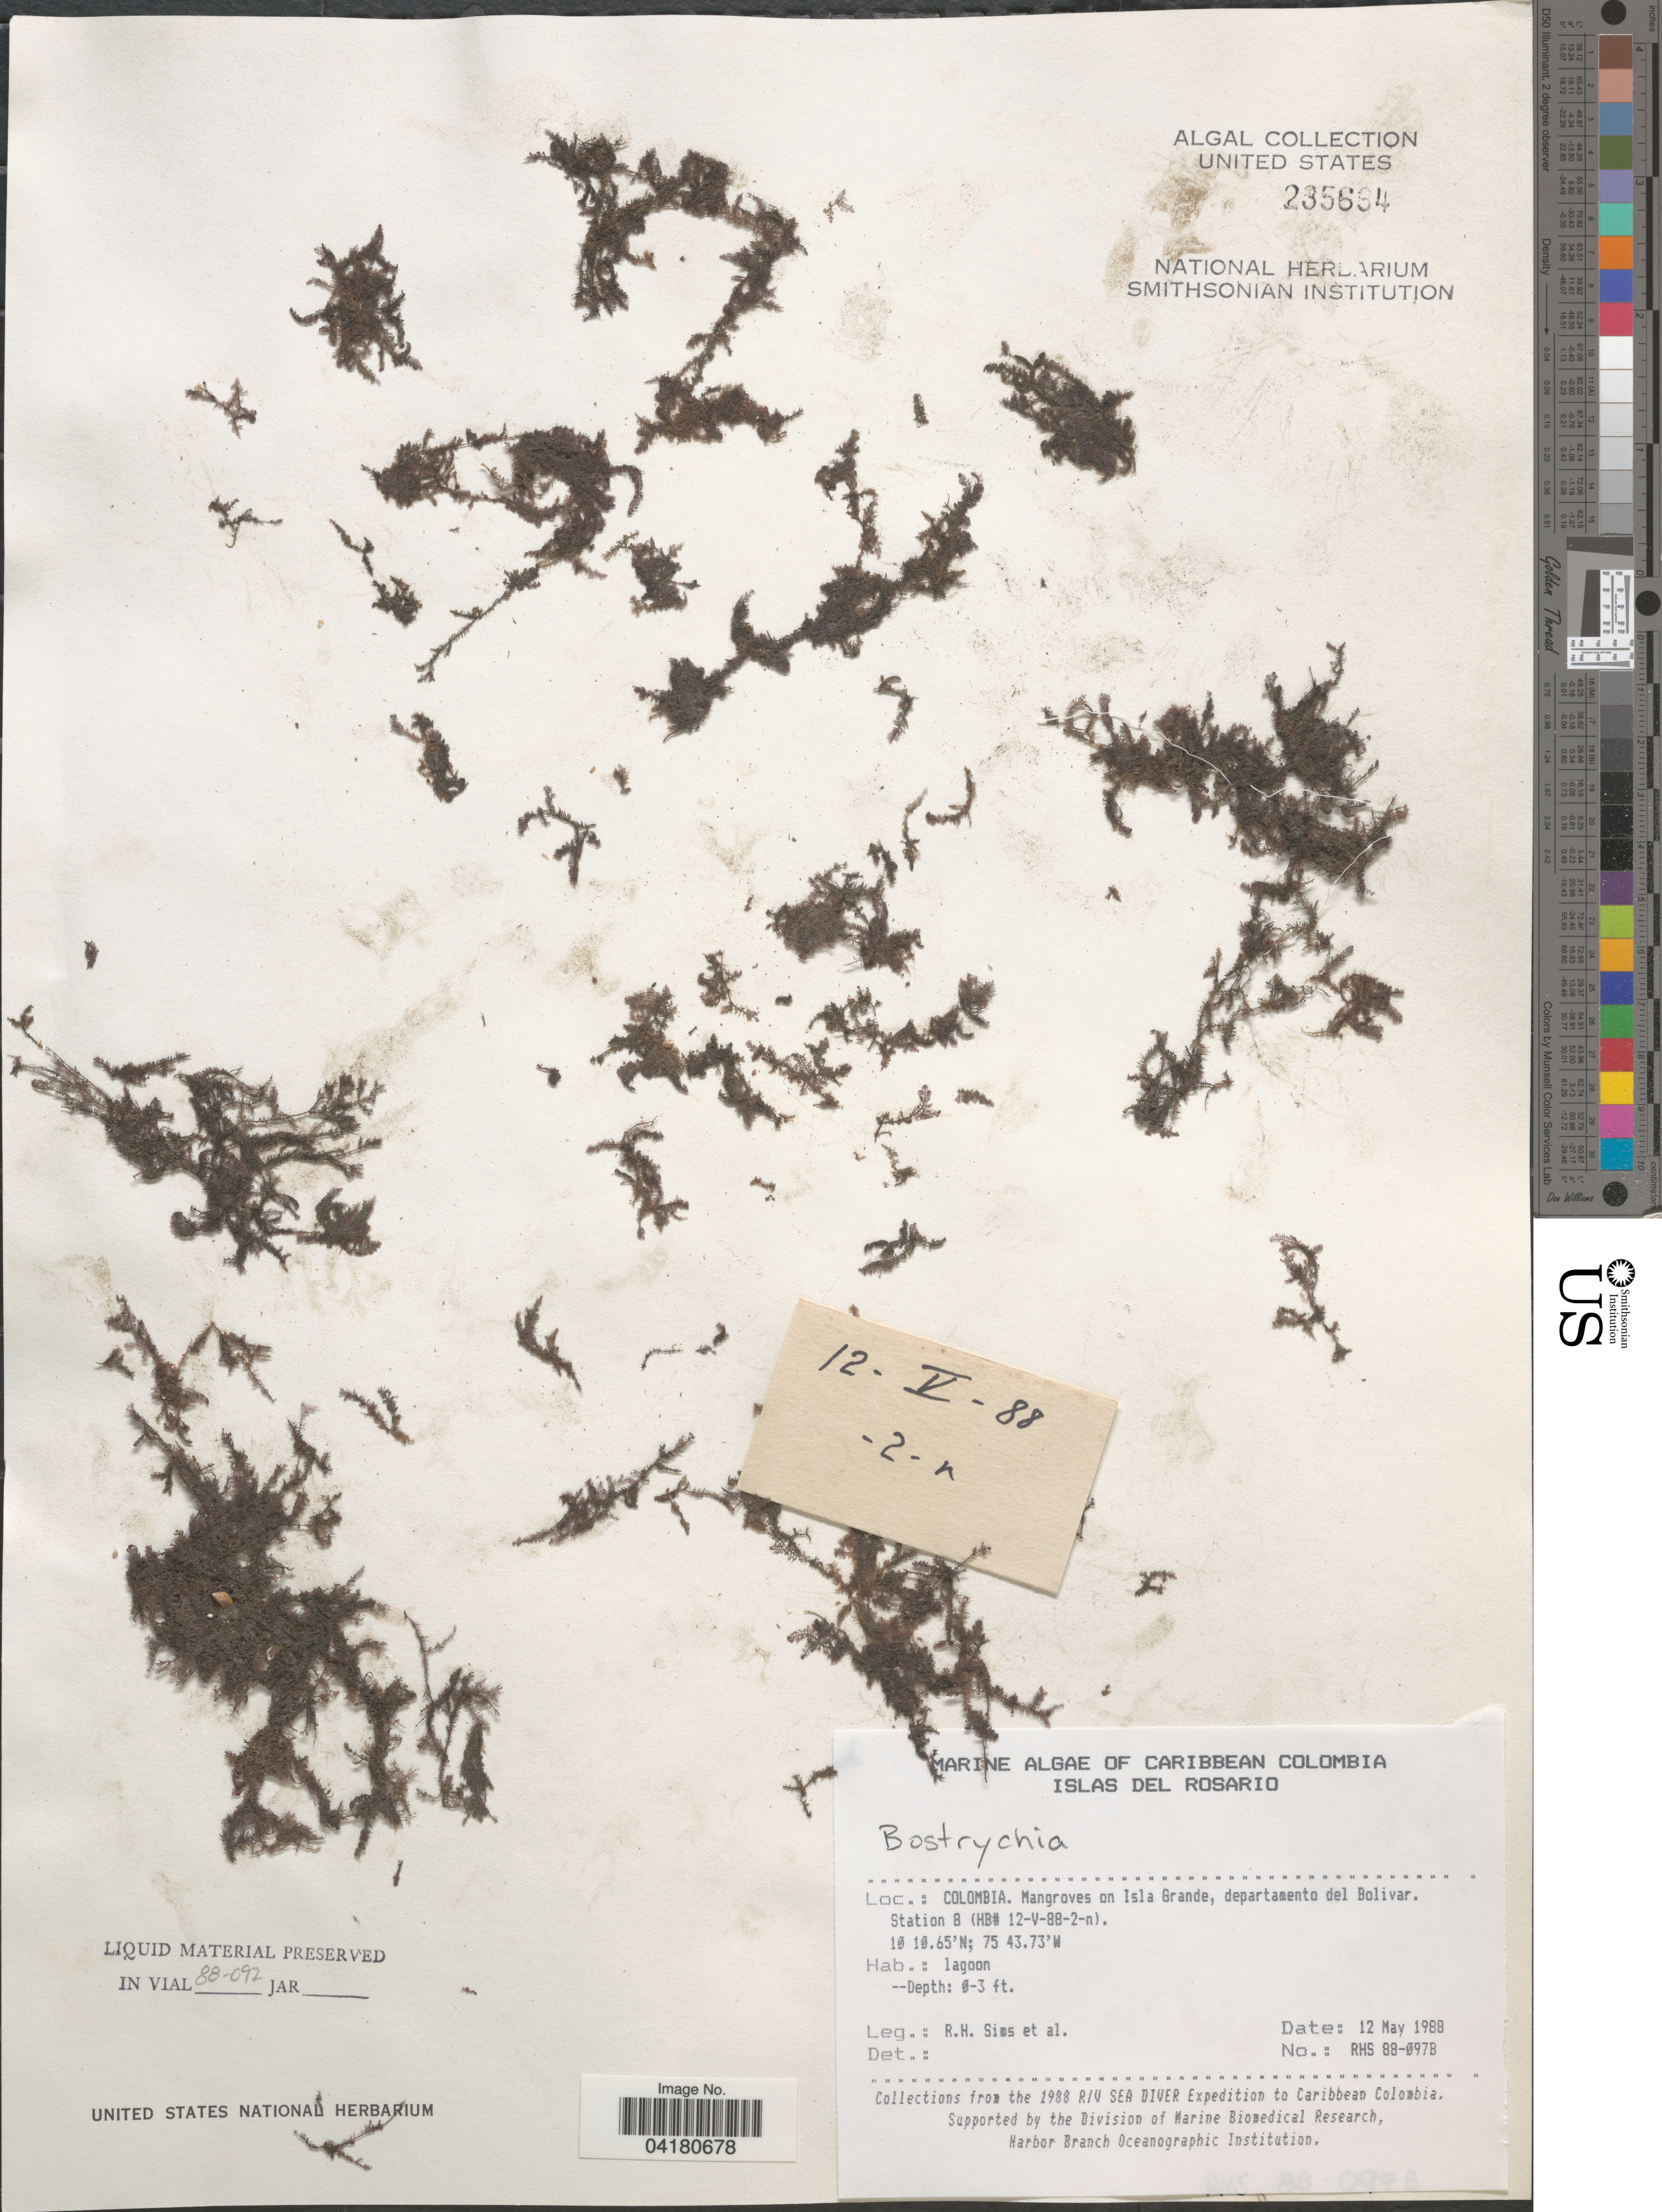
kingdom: Plantae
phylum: Rhodophyta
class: Florideophyceae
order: Ceramiales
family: Rhodomelaceae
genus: Bostrychia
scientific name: Bostrychia sp.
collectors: R. H. Sims & et al.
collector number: RHS88-097B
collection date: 1988-05-12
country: Colombia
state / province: Bolívar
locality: Caribbean Colombia. Mangroves on Isla Grande, departamento del Bolivar. Station 8 (HB# 12-V-88-2-n). The 1988 R/V Sea Diver Expedition to Caribbean Colombia.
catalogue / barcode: US 235664